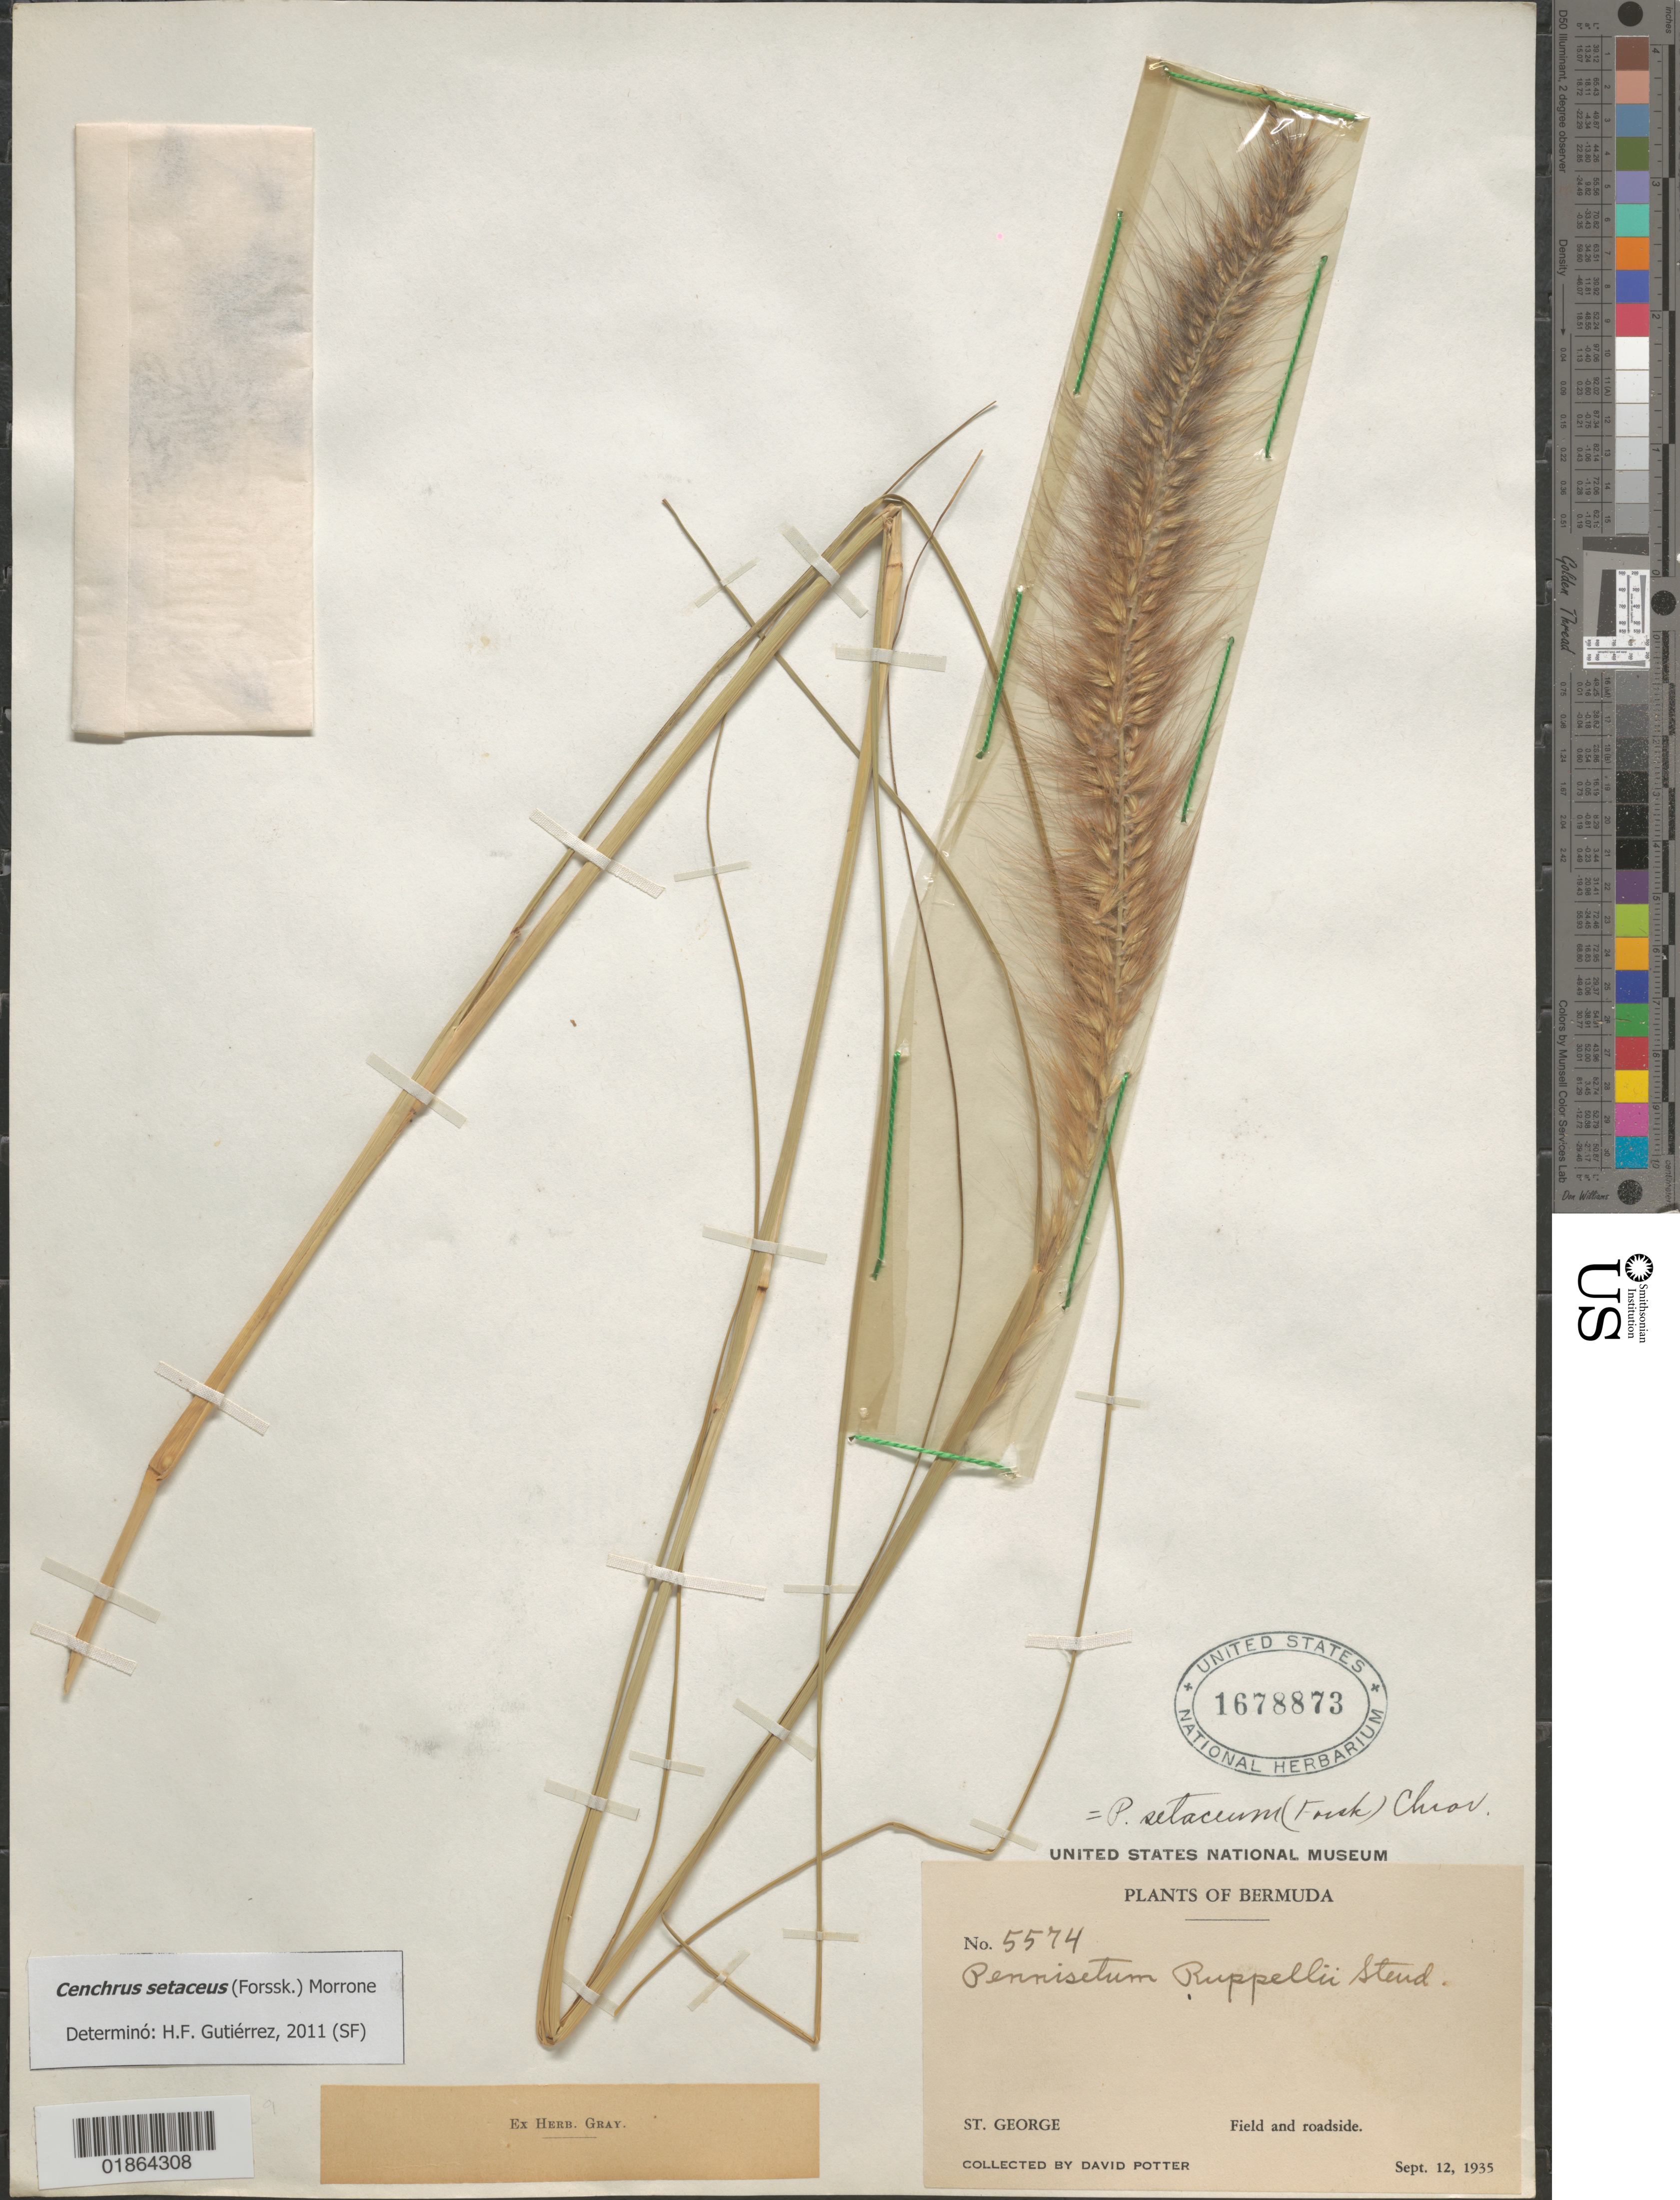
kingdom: Plantae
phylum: Tracheophyta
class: Liliopsida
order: Poales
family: Poaceae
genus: Cenchrus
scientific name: Cenchrus setaceus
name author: (Forssk.) Morrone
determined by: Gutiérrez, H. F.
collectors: D. Potter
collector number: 5574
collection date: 1935-09-12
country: Bermuda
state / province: St. George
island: Bermuda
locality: St. George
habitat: Field and roadside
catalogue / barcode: US 1678873